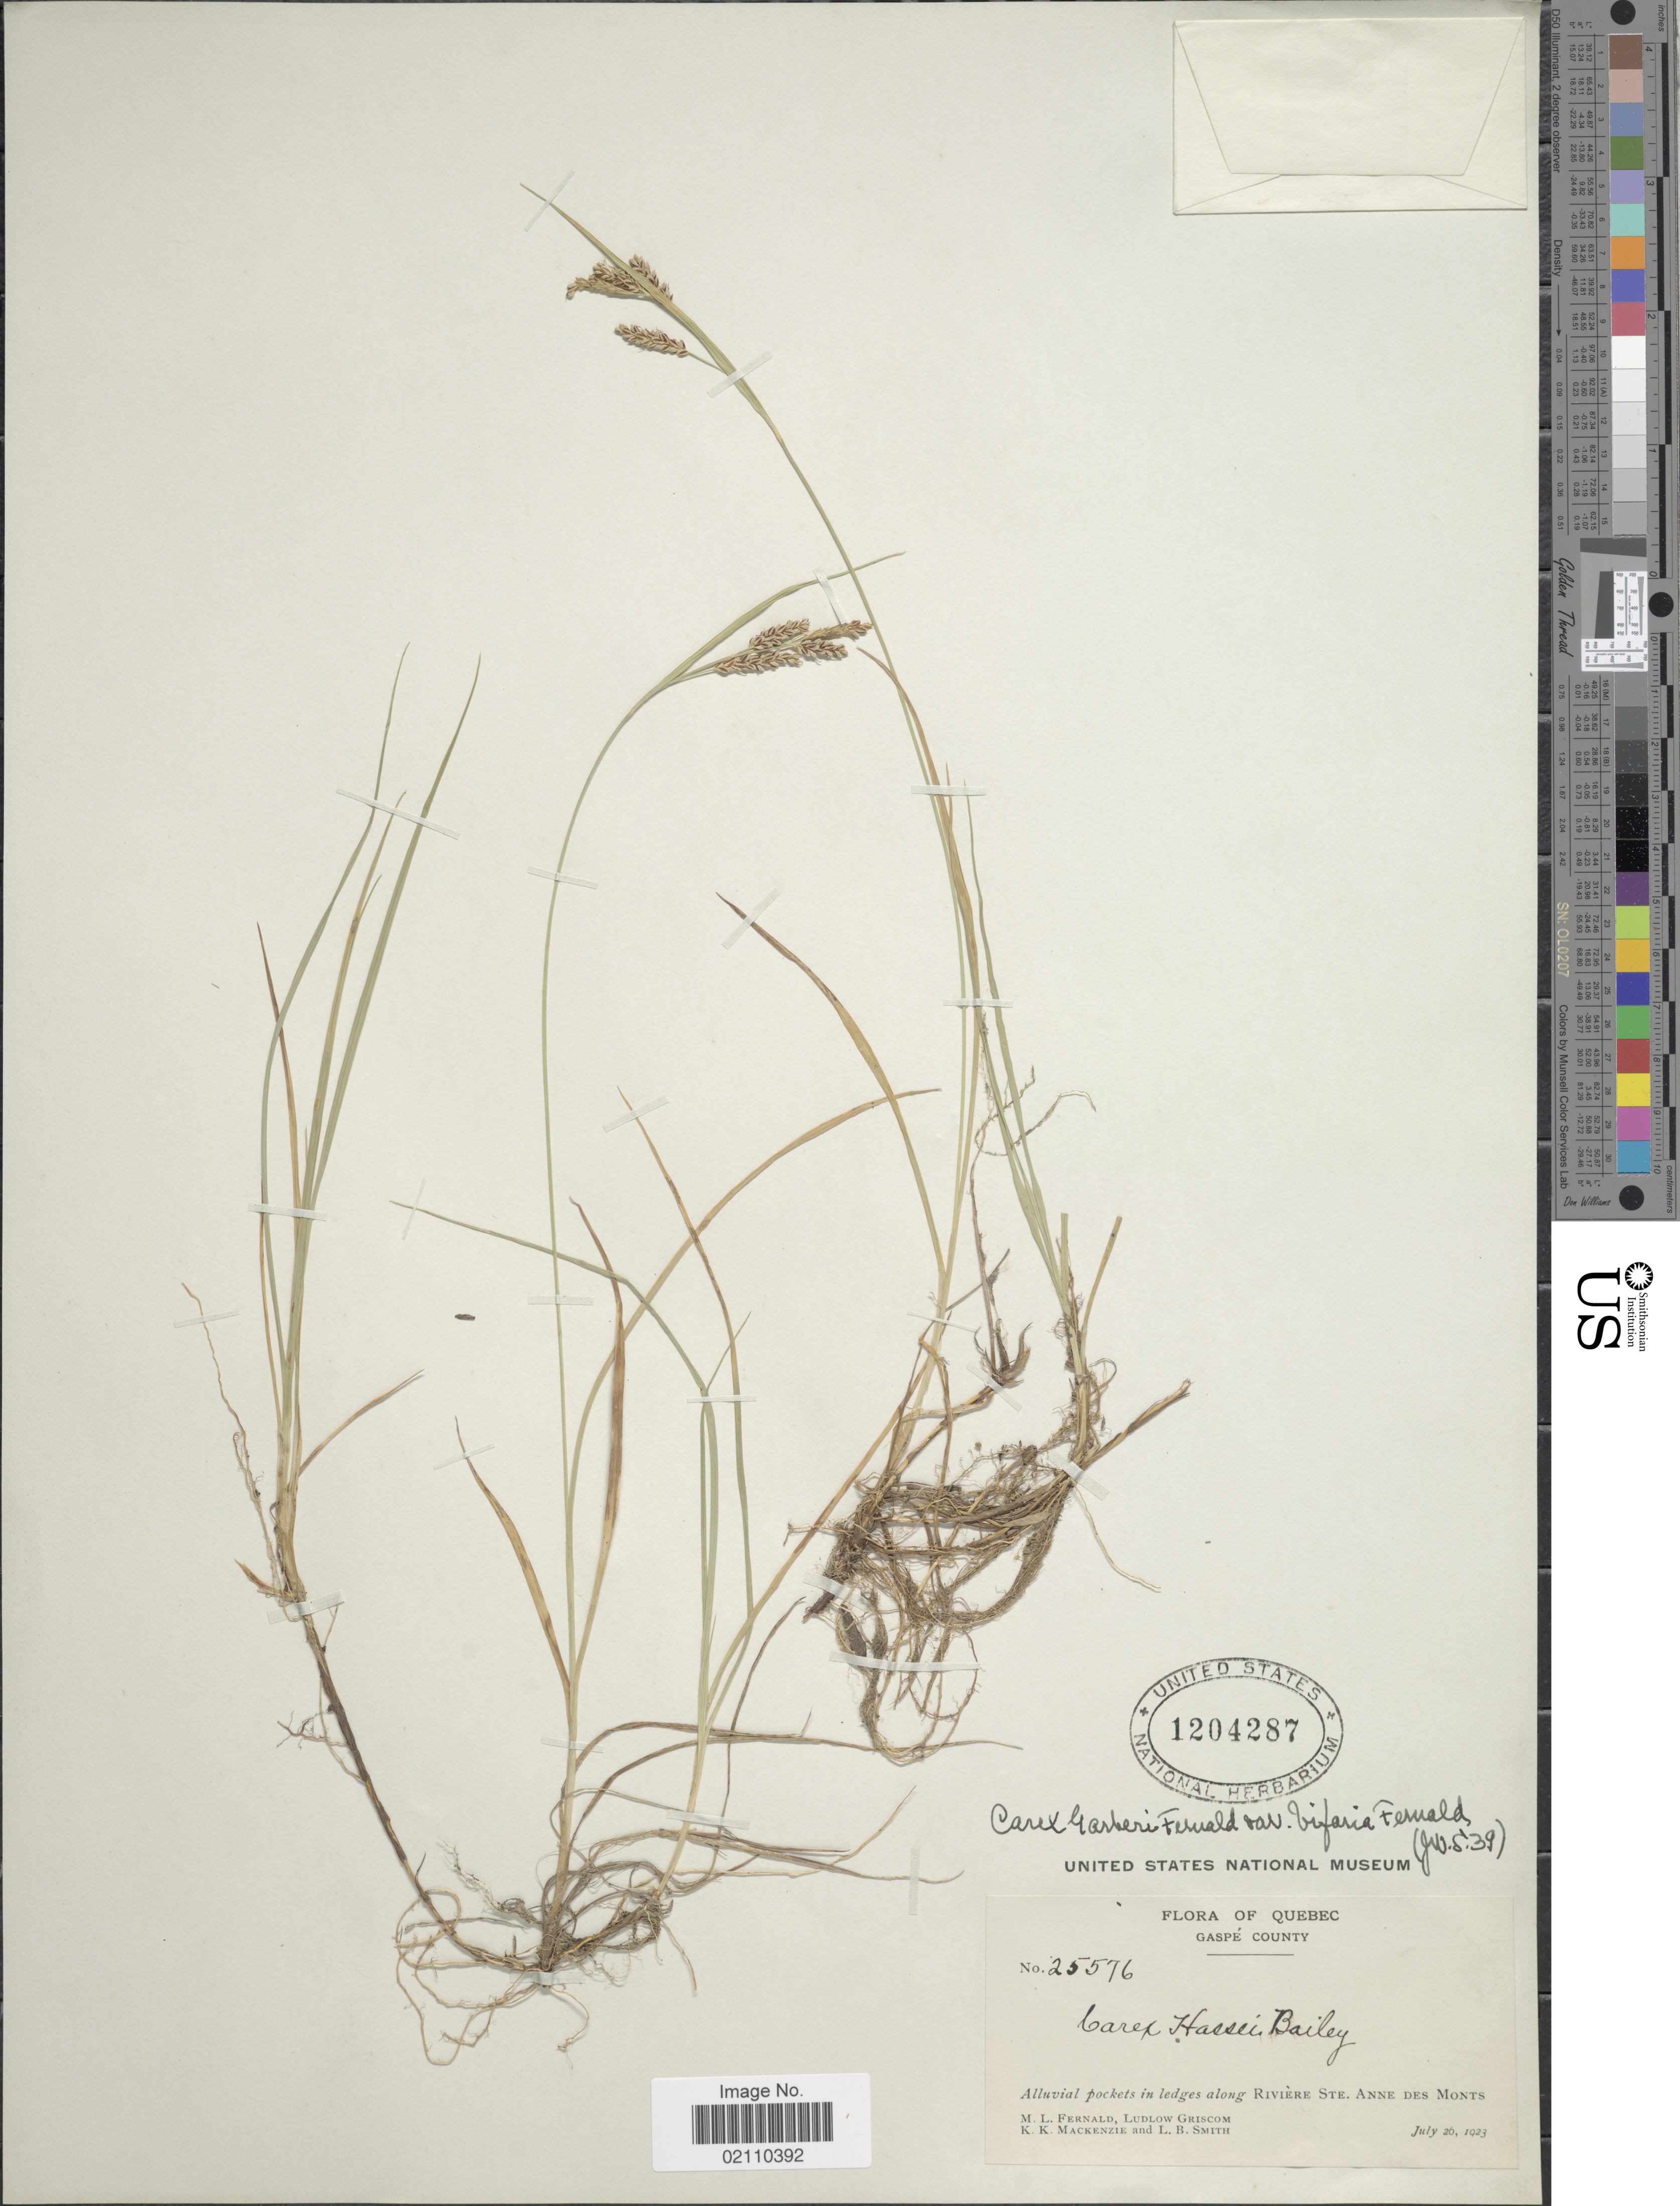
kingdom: Plantae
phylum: Tracheophyta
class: Liliopsida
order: Poales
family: Cyperaceae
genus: Carex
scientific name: Carex garberi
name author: Fernald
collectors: M. L. Fernald, L. Griscom, K. K. Mackenzie & L. Smith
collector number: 25576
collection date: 1923-07-26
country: Canada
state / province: Quebec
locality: Gaspe's County, alluvial pockets in ledges along Riviere Ste. Anne des Monts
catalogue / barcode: US 1204287